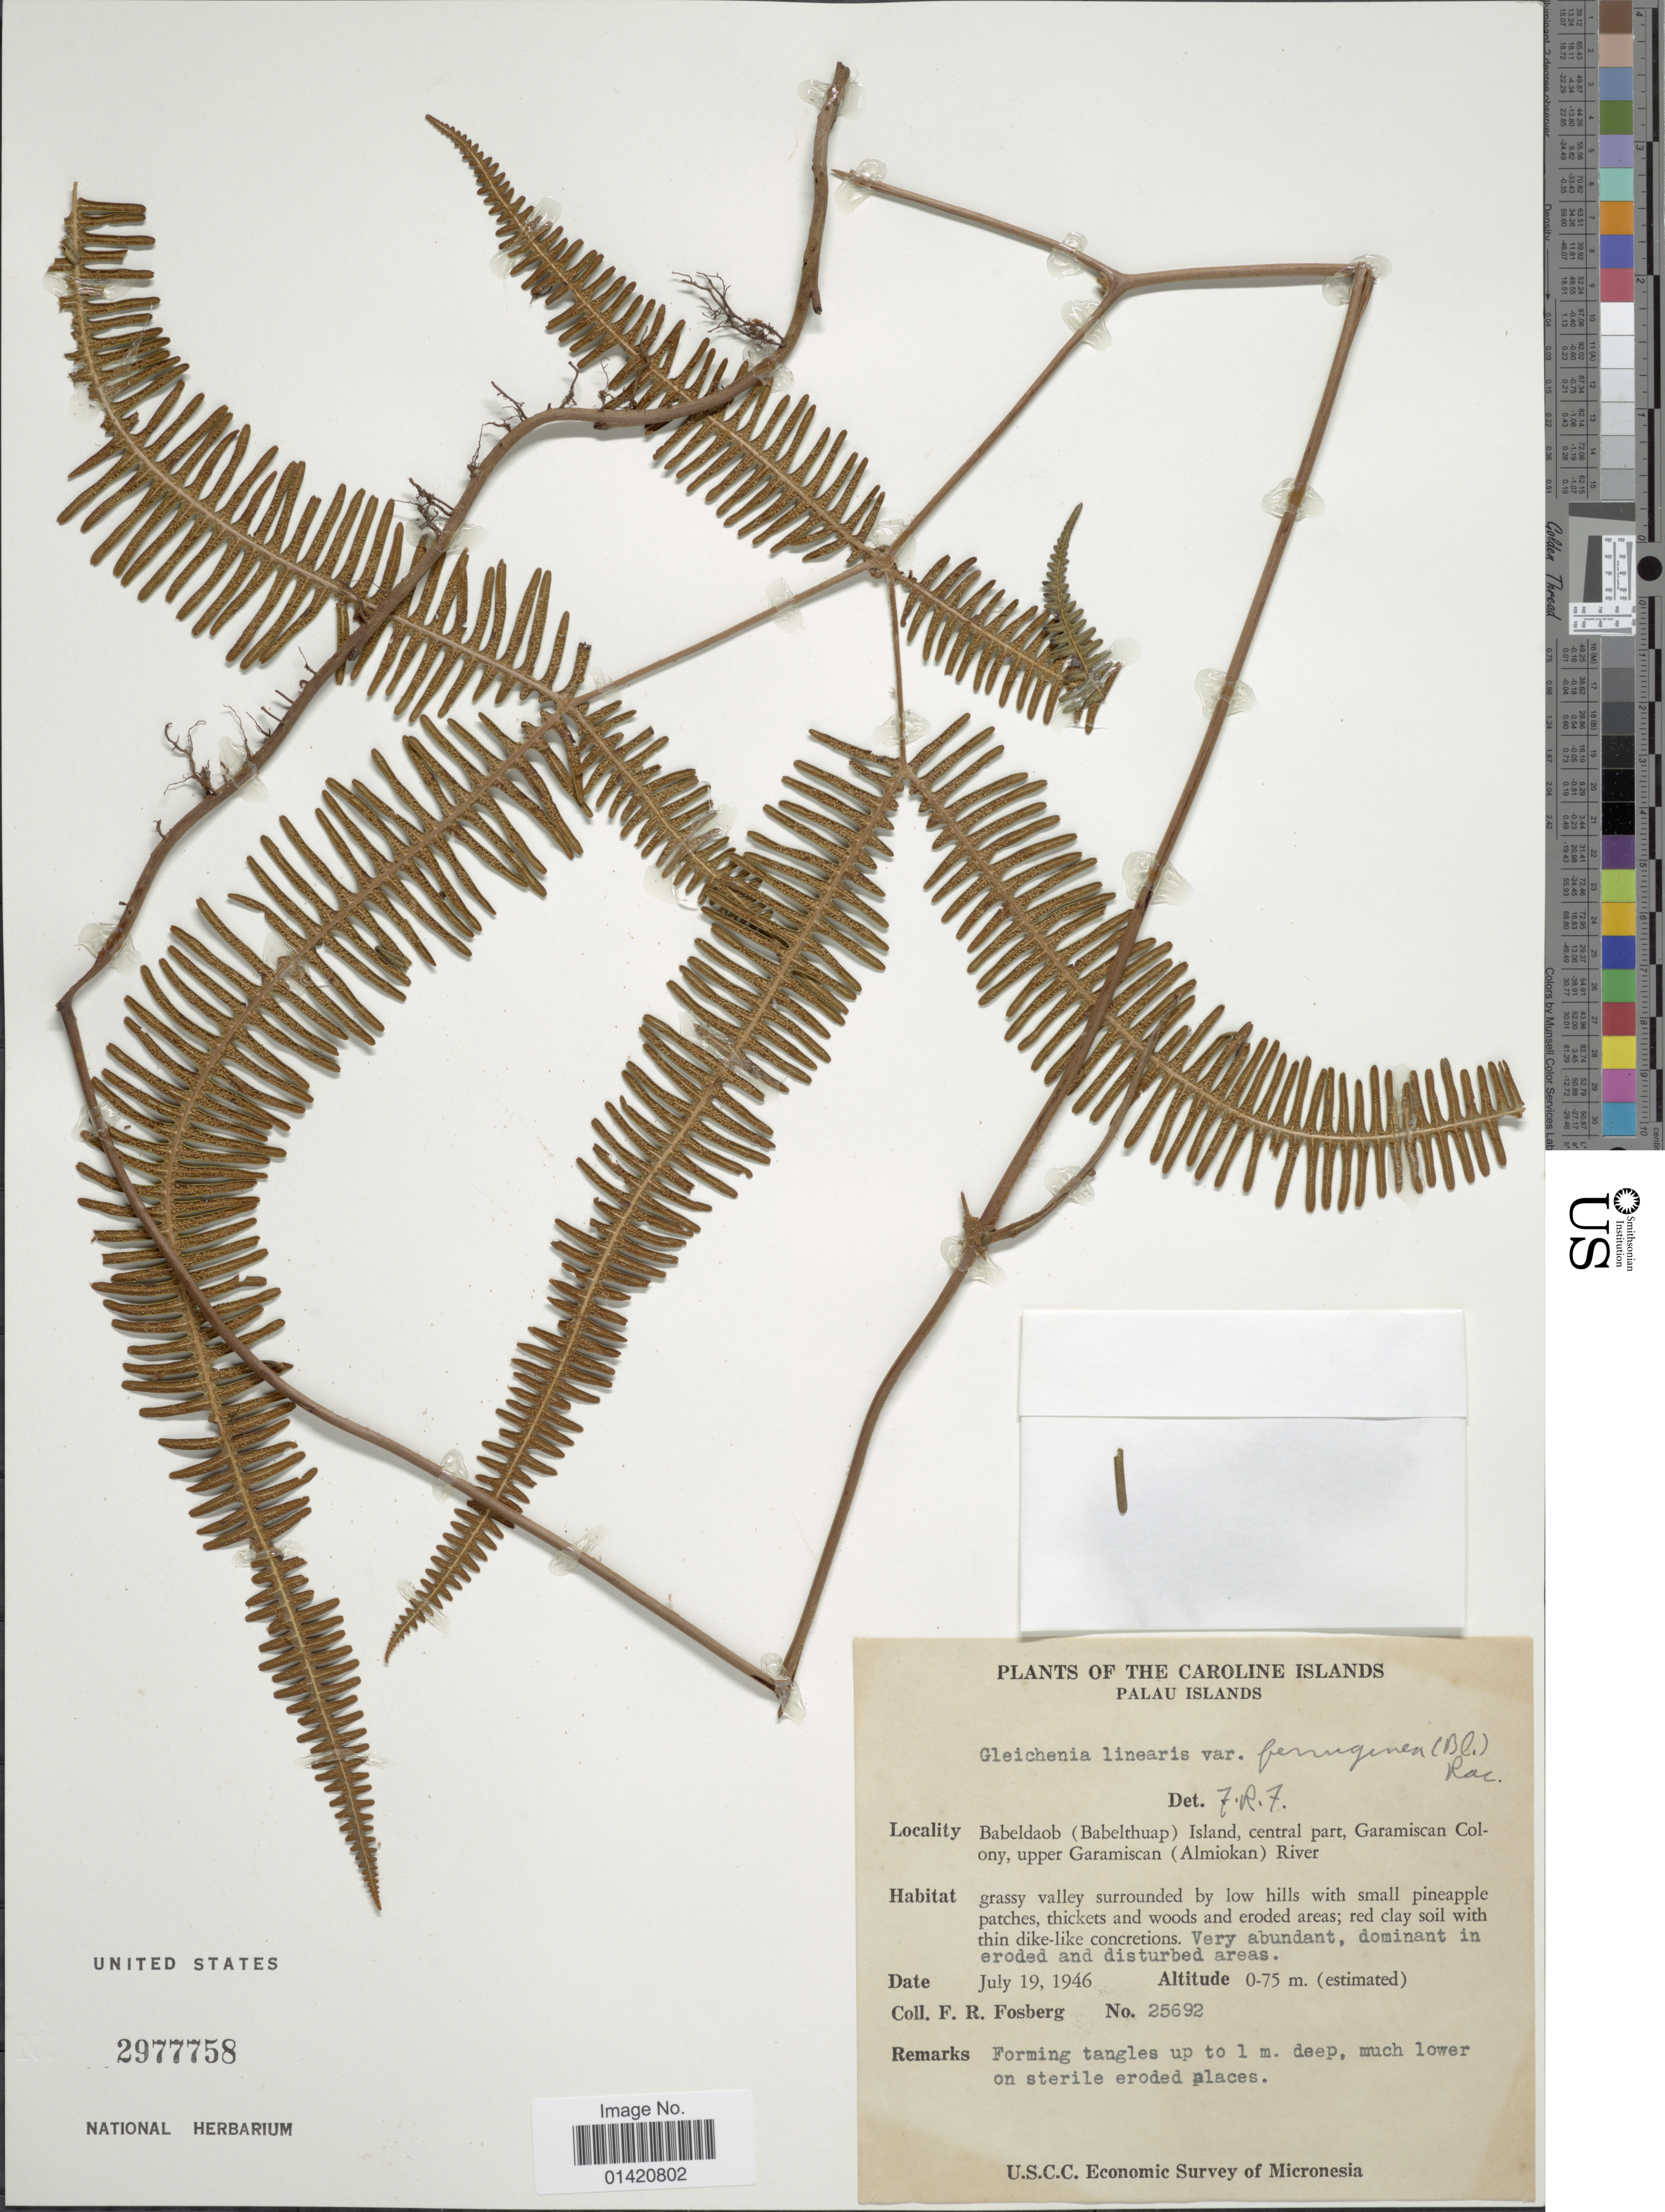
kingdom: Plantae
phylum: Tracheophyta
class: Polypodiopsida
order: Gleicheniales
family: Gleicheniaceae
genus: Dicranopteris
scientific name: Dicranopteris linearis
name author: (Burm. f.) Underw.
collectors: F. R. Fosberg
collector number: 25692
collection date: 1946-07-19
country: Palau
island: Babeldaob [Babelthuap]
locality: Palau Islands, Babldaob (Babelthuap) Island, central part, Garamiscan Colony, upper Garamiscan (Almiokan) River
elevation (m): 0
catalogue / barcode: US 2977758